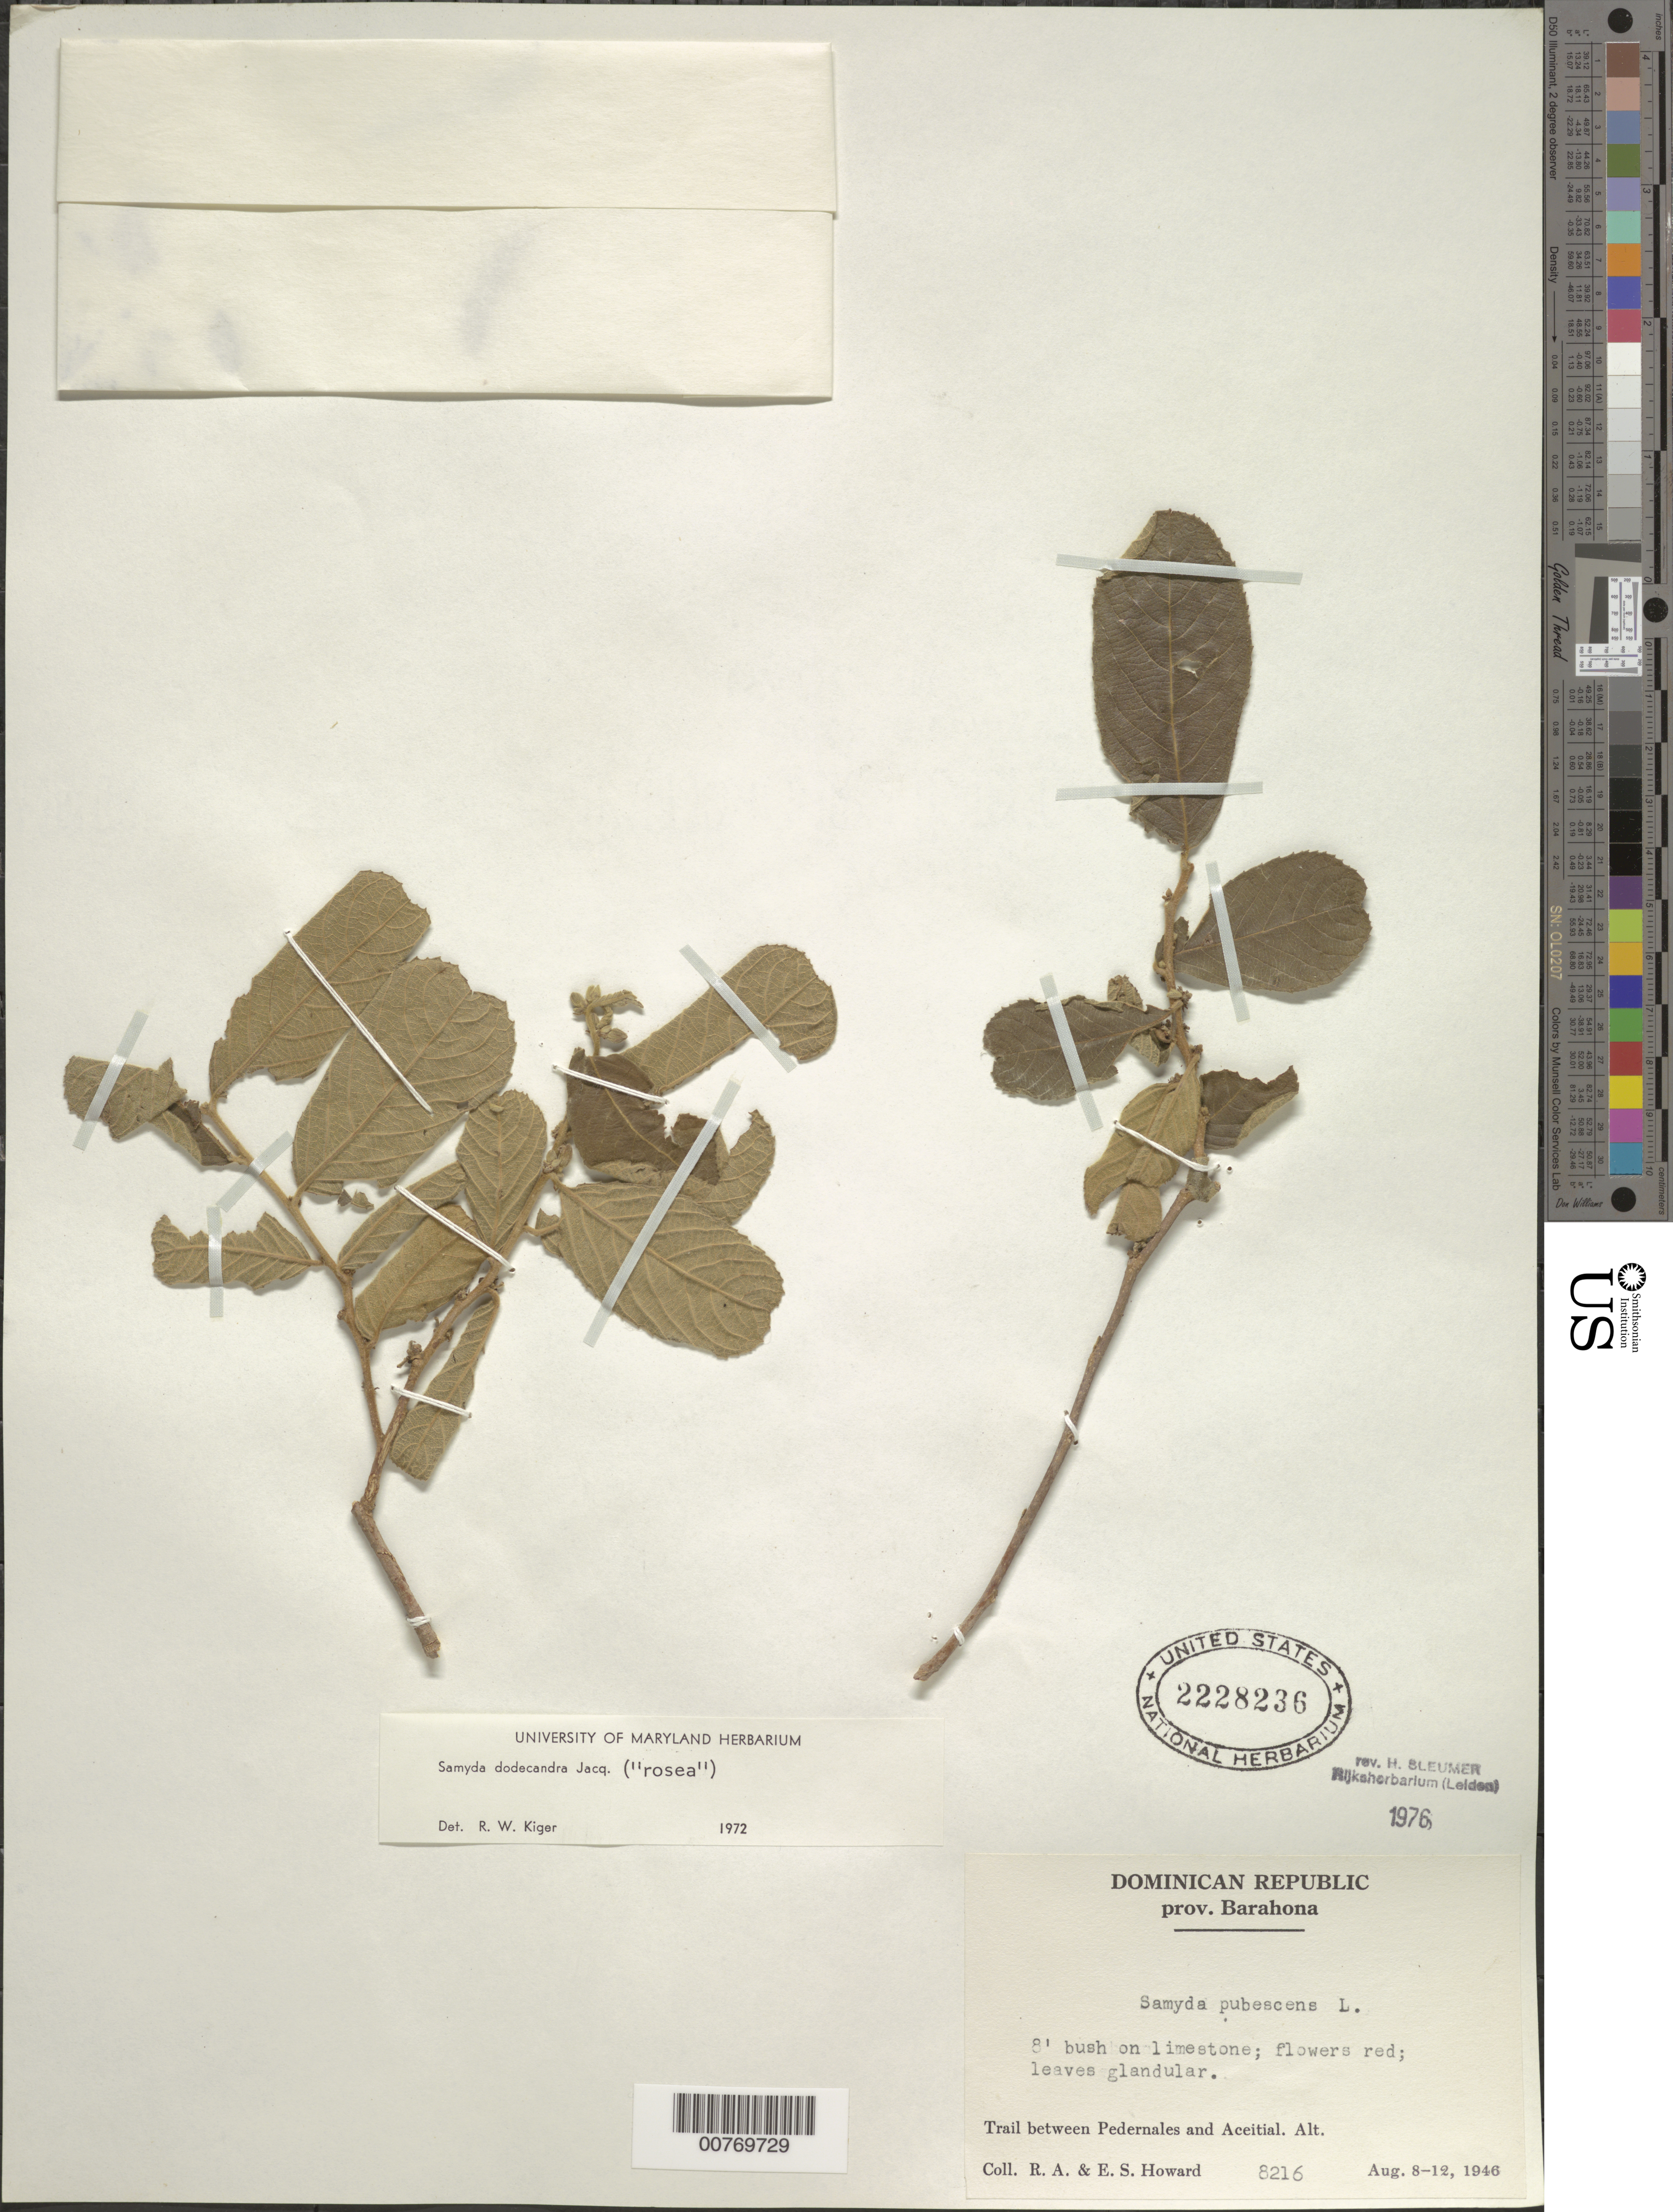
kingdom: Plantae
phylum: Tracheophyta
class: Magnoliopsida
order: Malpighiales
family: Salicaceae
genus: Casearia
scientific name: Casearia dodecandra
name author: (Jacq.) T. Samar. & M.H. Alford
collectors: R. A. Howard & E. S. Howard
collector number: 8216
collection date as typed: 08 Apr 1946 to 12 Apr 1946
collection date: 1946-04-08/1946-04-12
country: Dominican Republic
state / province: Barahona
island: Hispaniola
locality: Trail between Pedernales and Aceitial.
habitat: On limestone.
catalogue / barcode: US 2228236